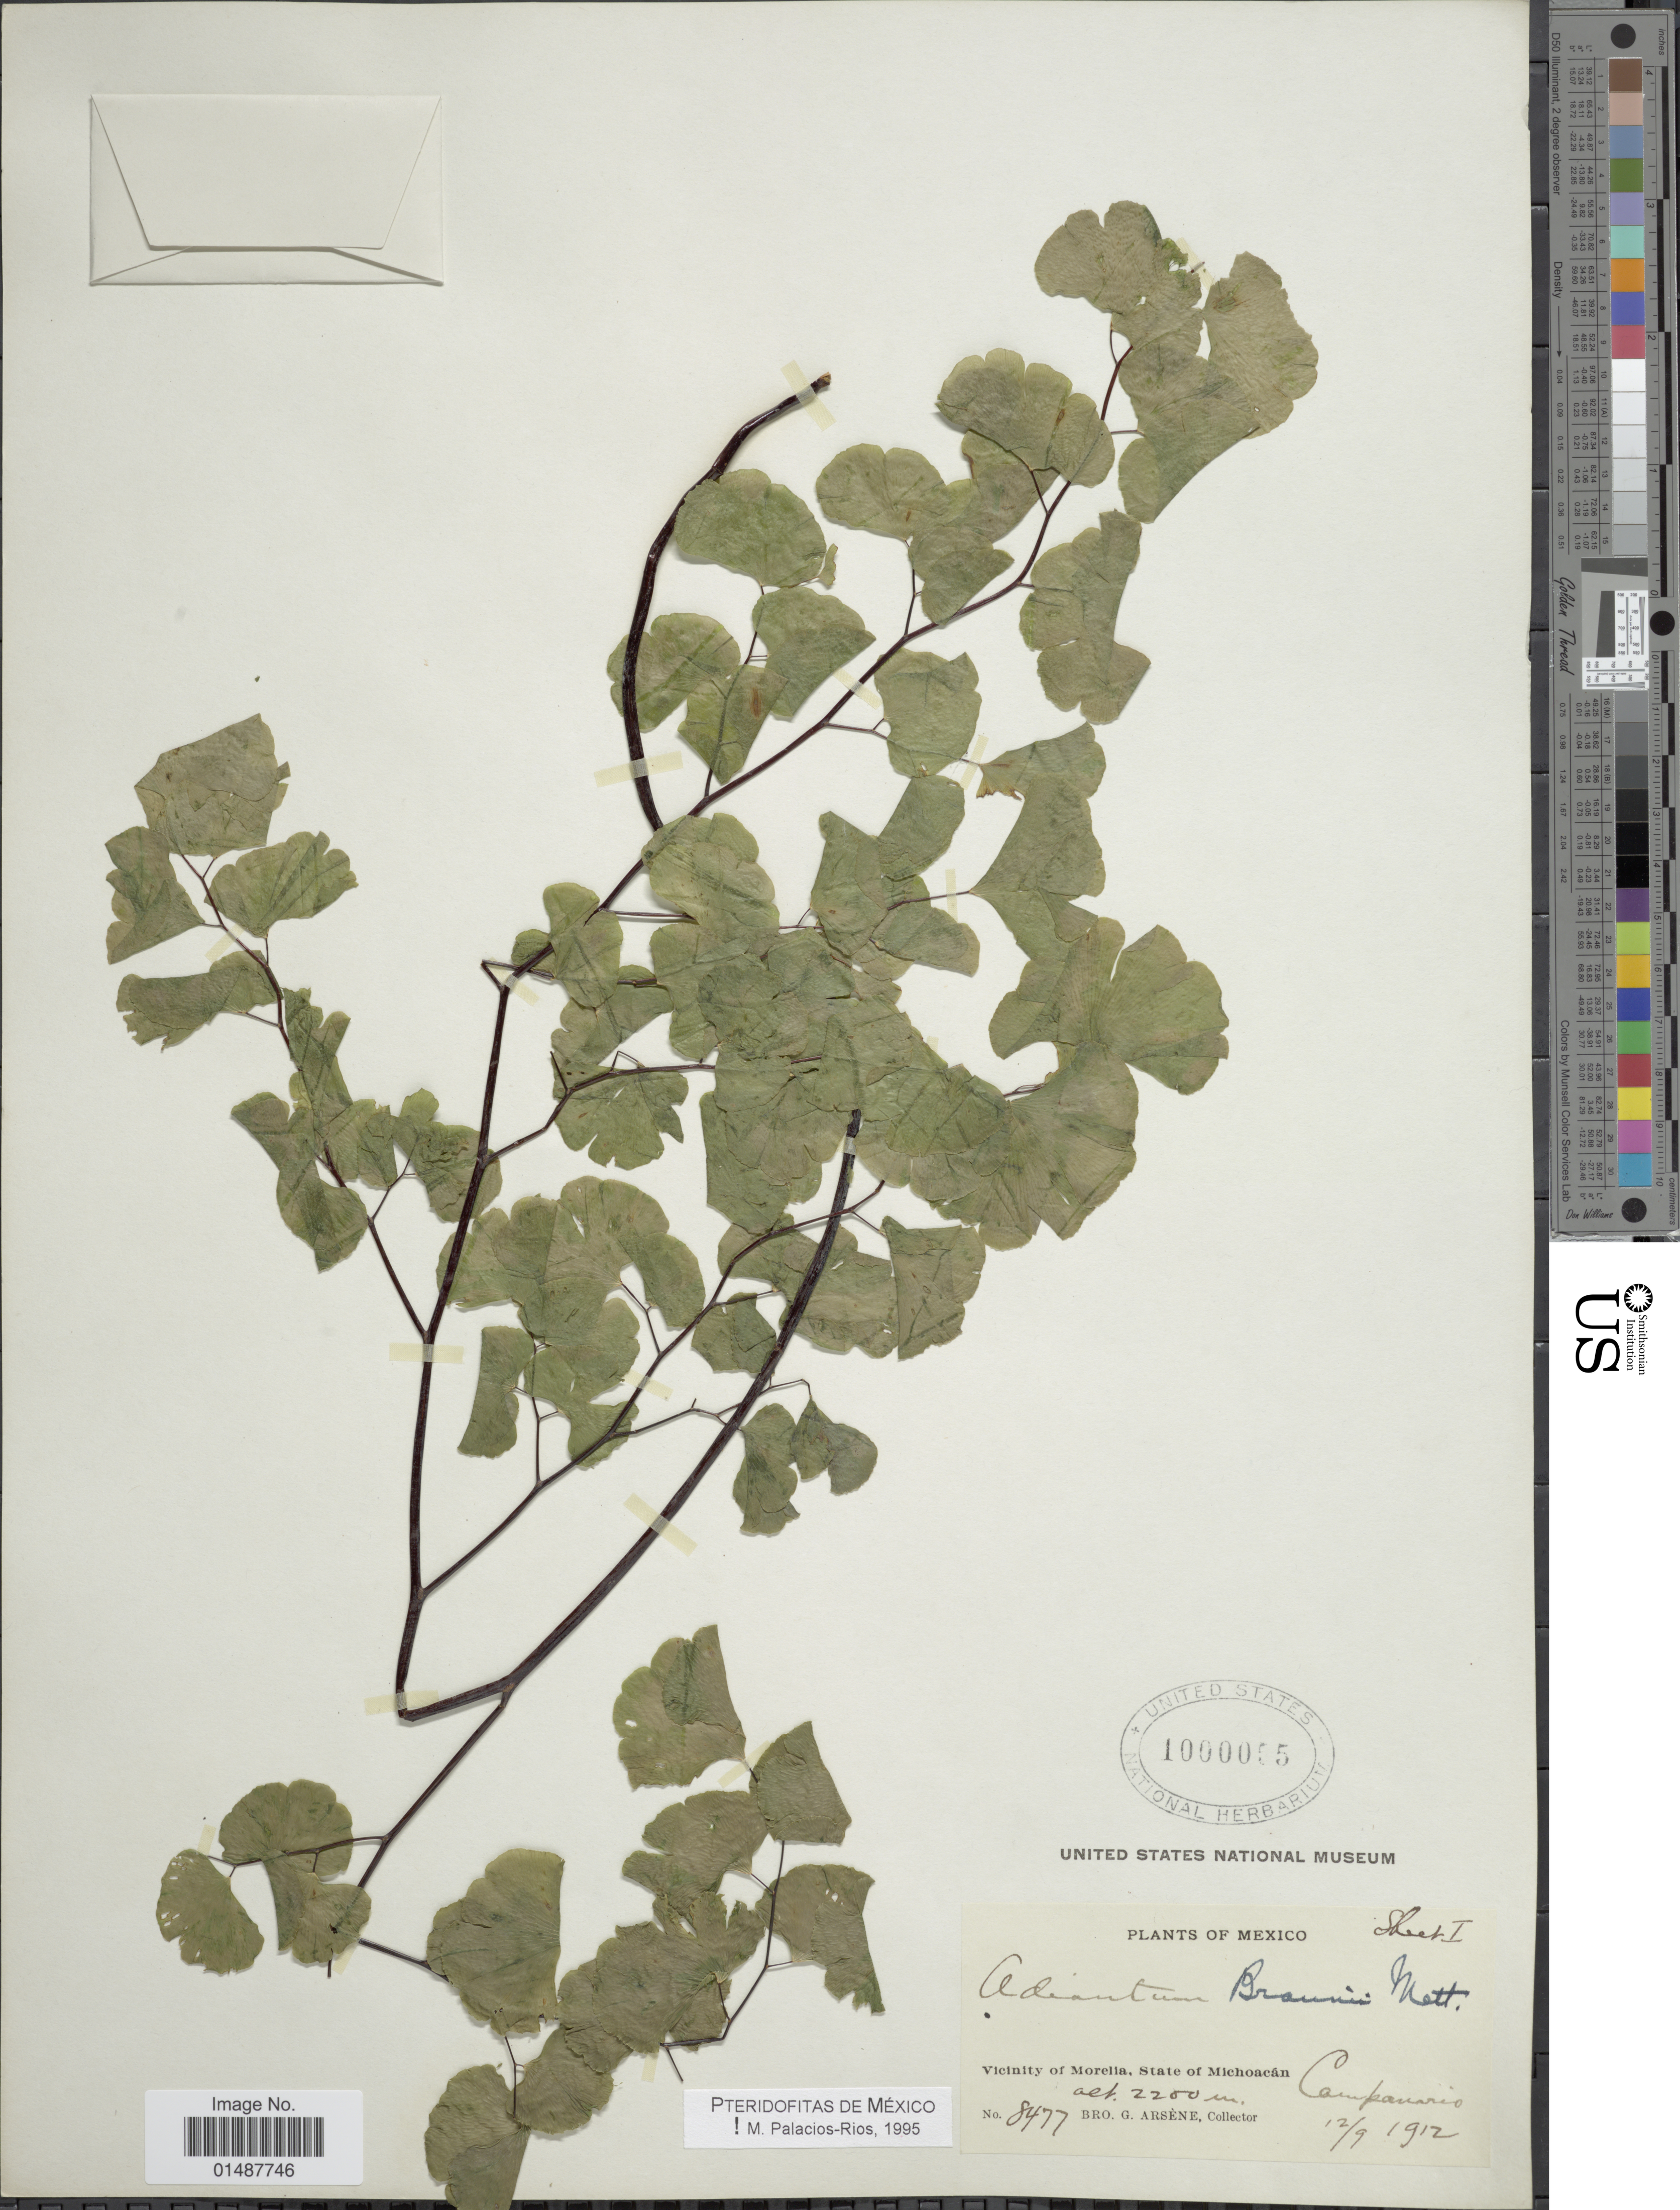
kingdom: Plantae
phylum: Tracheophyta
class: Polypodiopsida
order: Polypodiales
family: Pteridaceae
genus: Adiantum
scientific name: Adiantum braunii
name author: Mett. ex Kuhn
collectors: Bro. G. Arsène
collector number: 8477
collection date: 1902-09-12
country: Mexico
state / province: Michoacán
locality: Vicinity of Morelia, Campanario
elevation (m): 2200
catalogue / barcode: US 1000055